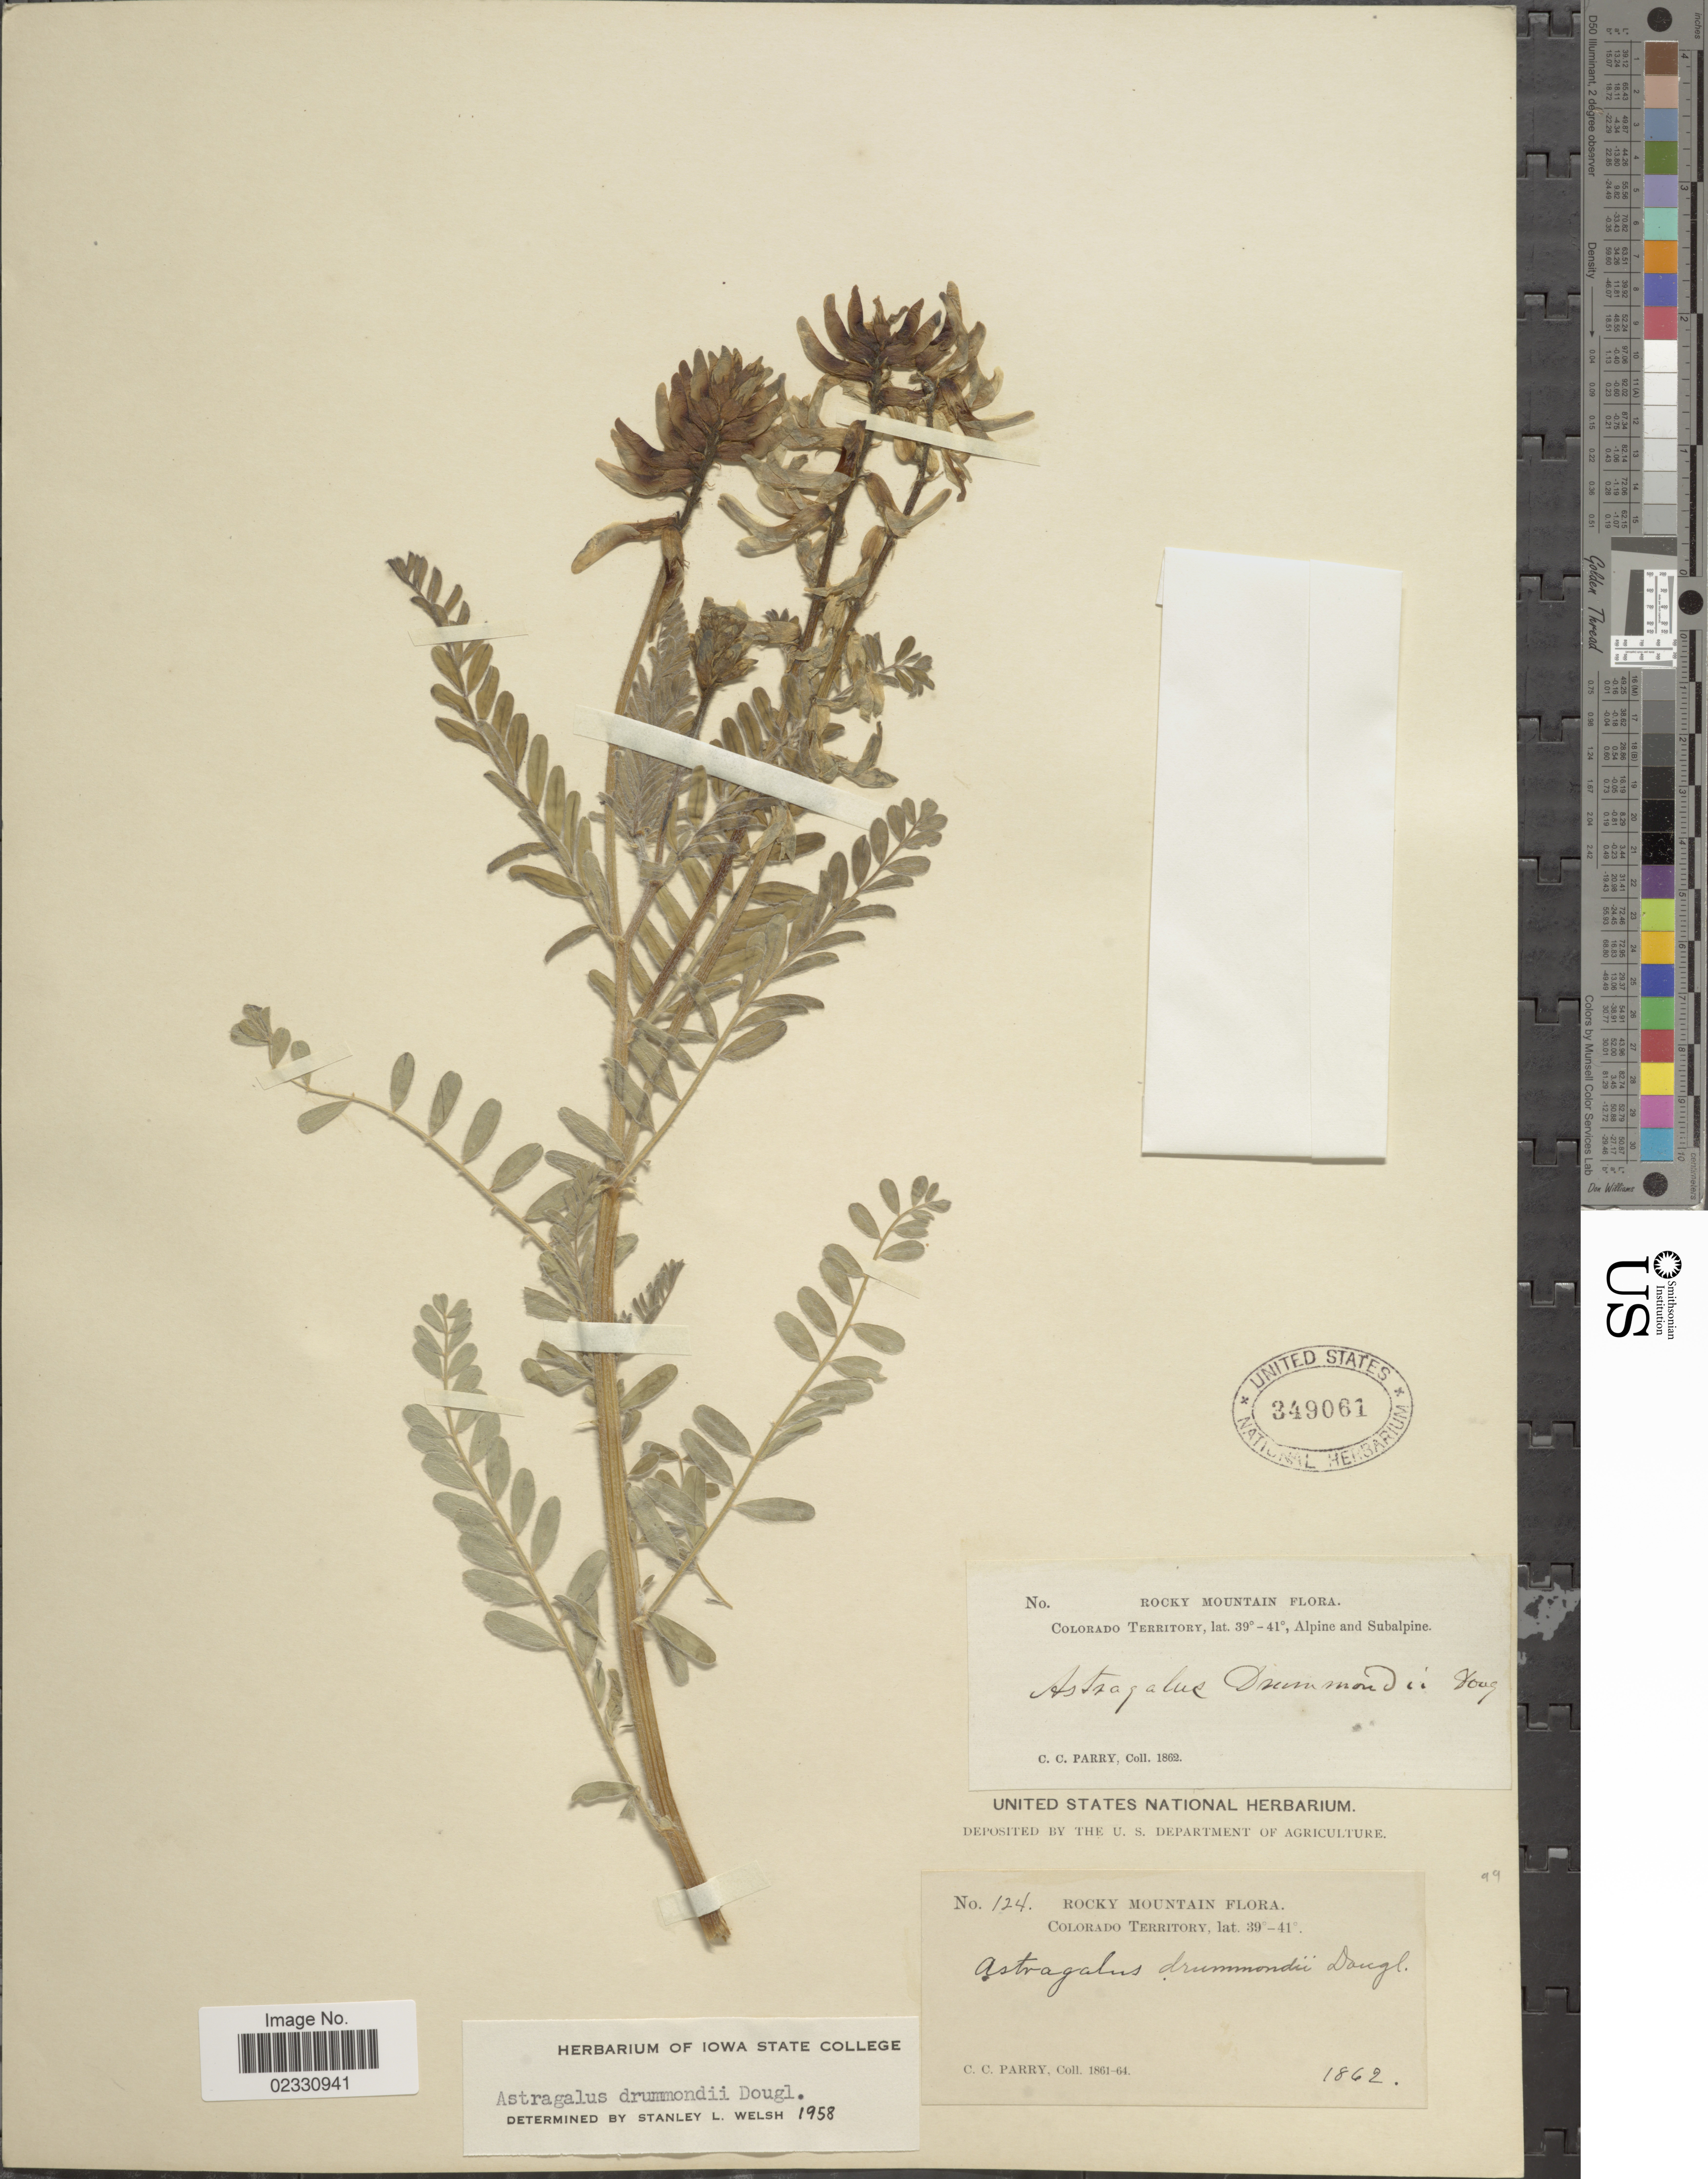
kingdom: Plantae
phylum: Tracheophyta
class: Magnoliopsida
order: Fabales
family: Fabaceae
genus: Astragalus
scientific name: Astragalus drummondii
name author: Hook.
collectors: C. C. Parry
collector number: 124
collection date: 1862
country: United States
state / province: Colorado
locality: Rocky Mountain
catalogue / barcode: US 349061